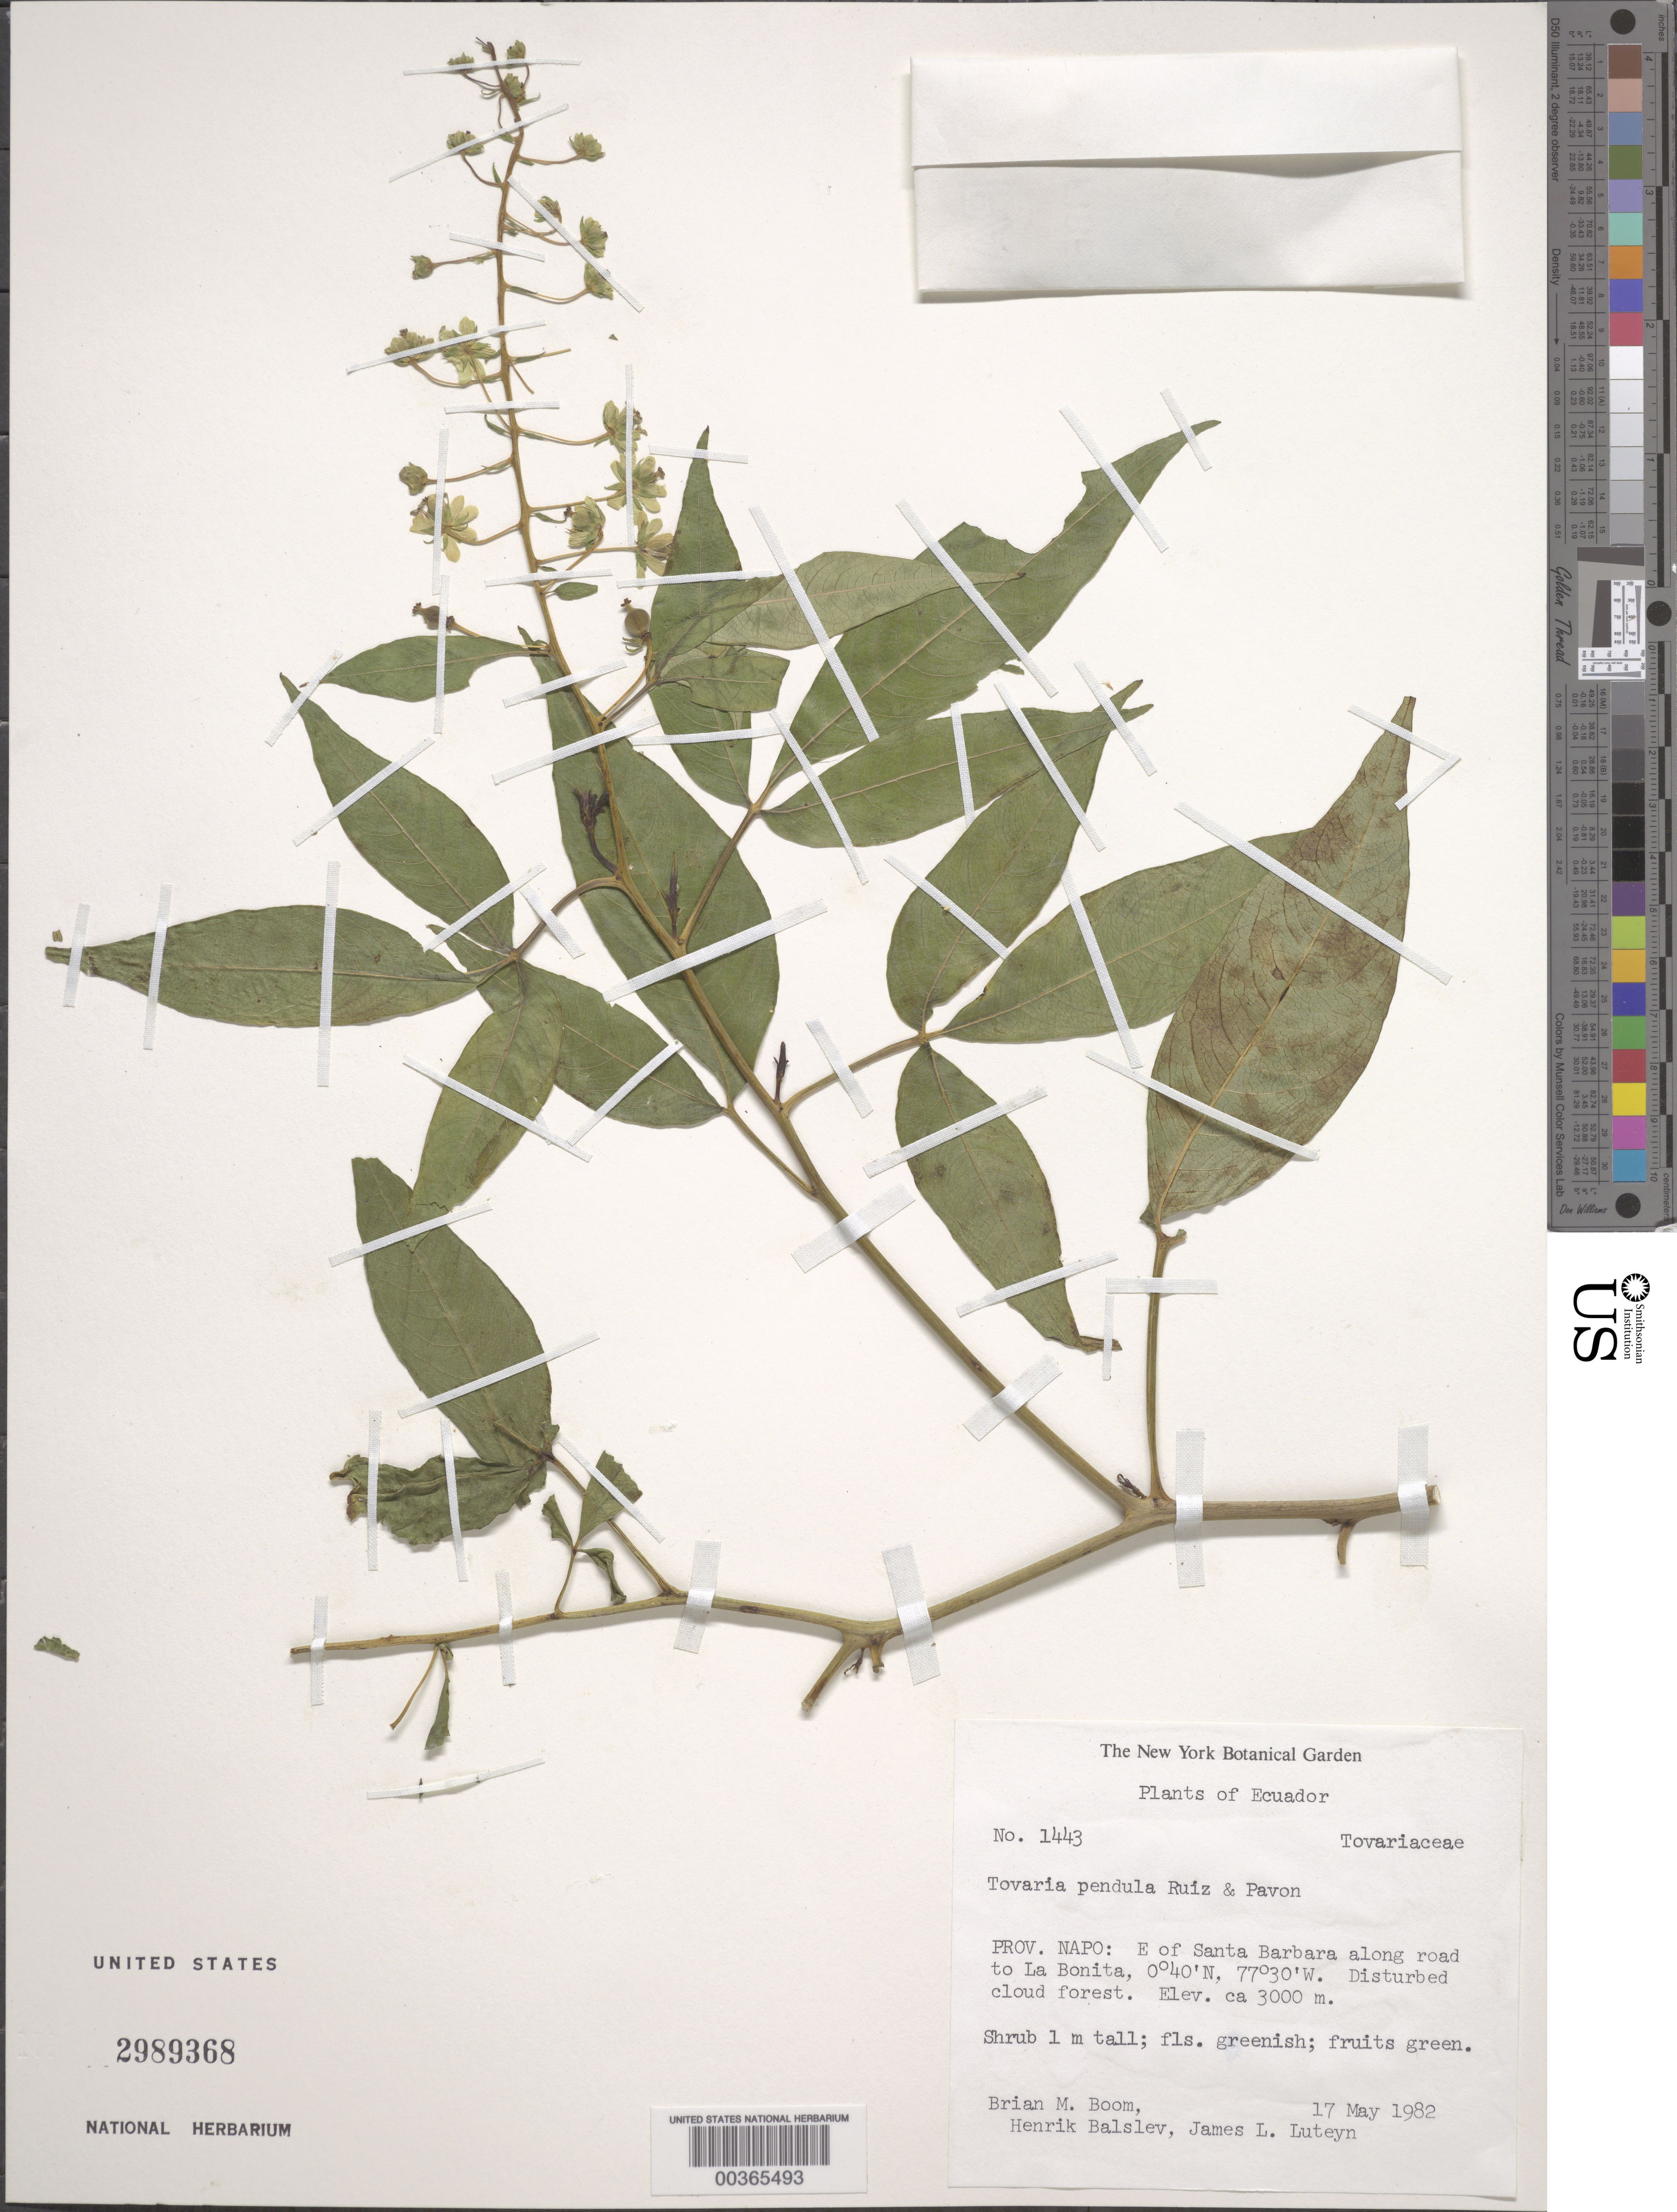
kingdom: Plantae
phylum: Tracheophyta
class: Magnoliopsida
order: Brassicales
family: Tovariaceae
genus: Tovaria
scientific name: Tovaria pendula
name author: Ruiz & Pav.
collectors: B. M. Boom, H. Balslev & J. L. Luteyn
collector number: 1443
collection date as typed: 17 May 1982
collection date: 1982-05-17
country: Ecuador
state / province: Napo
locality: E of Santa Barbara along road to la Bonita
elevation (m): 3000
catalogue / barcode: US 2989368